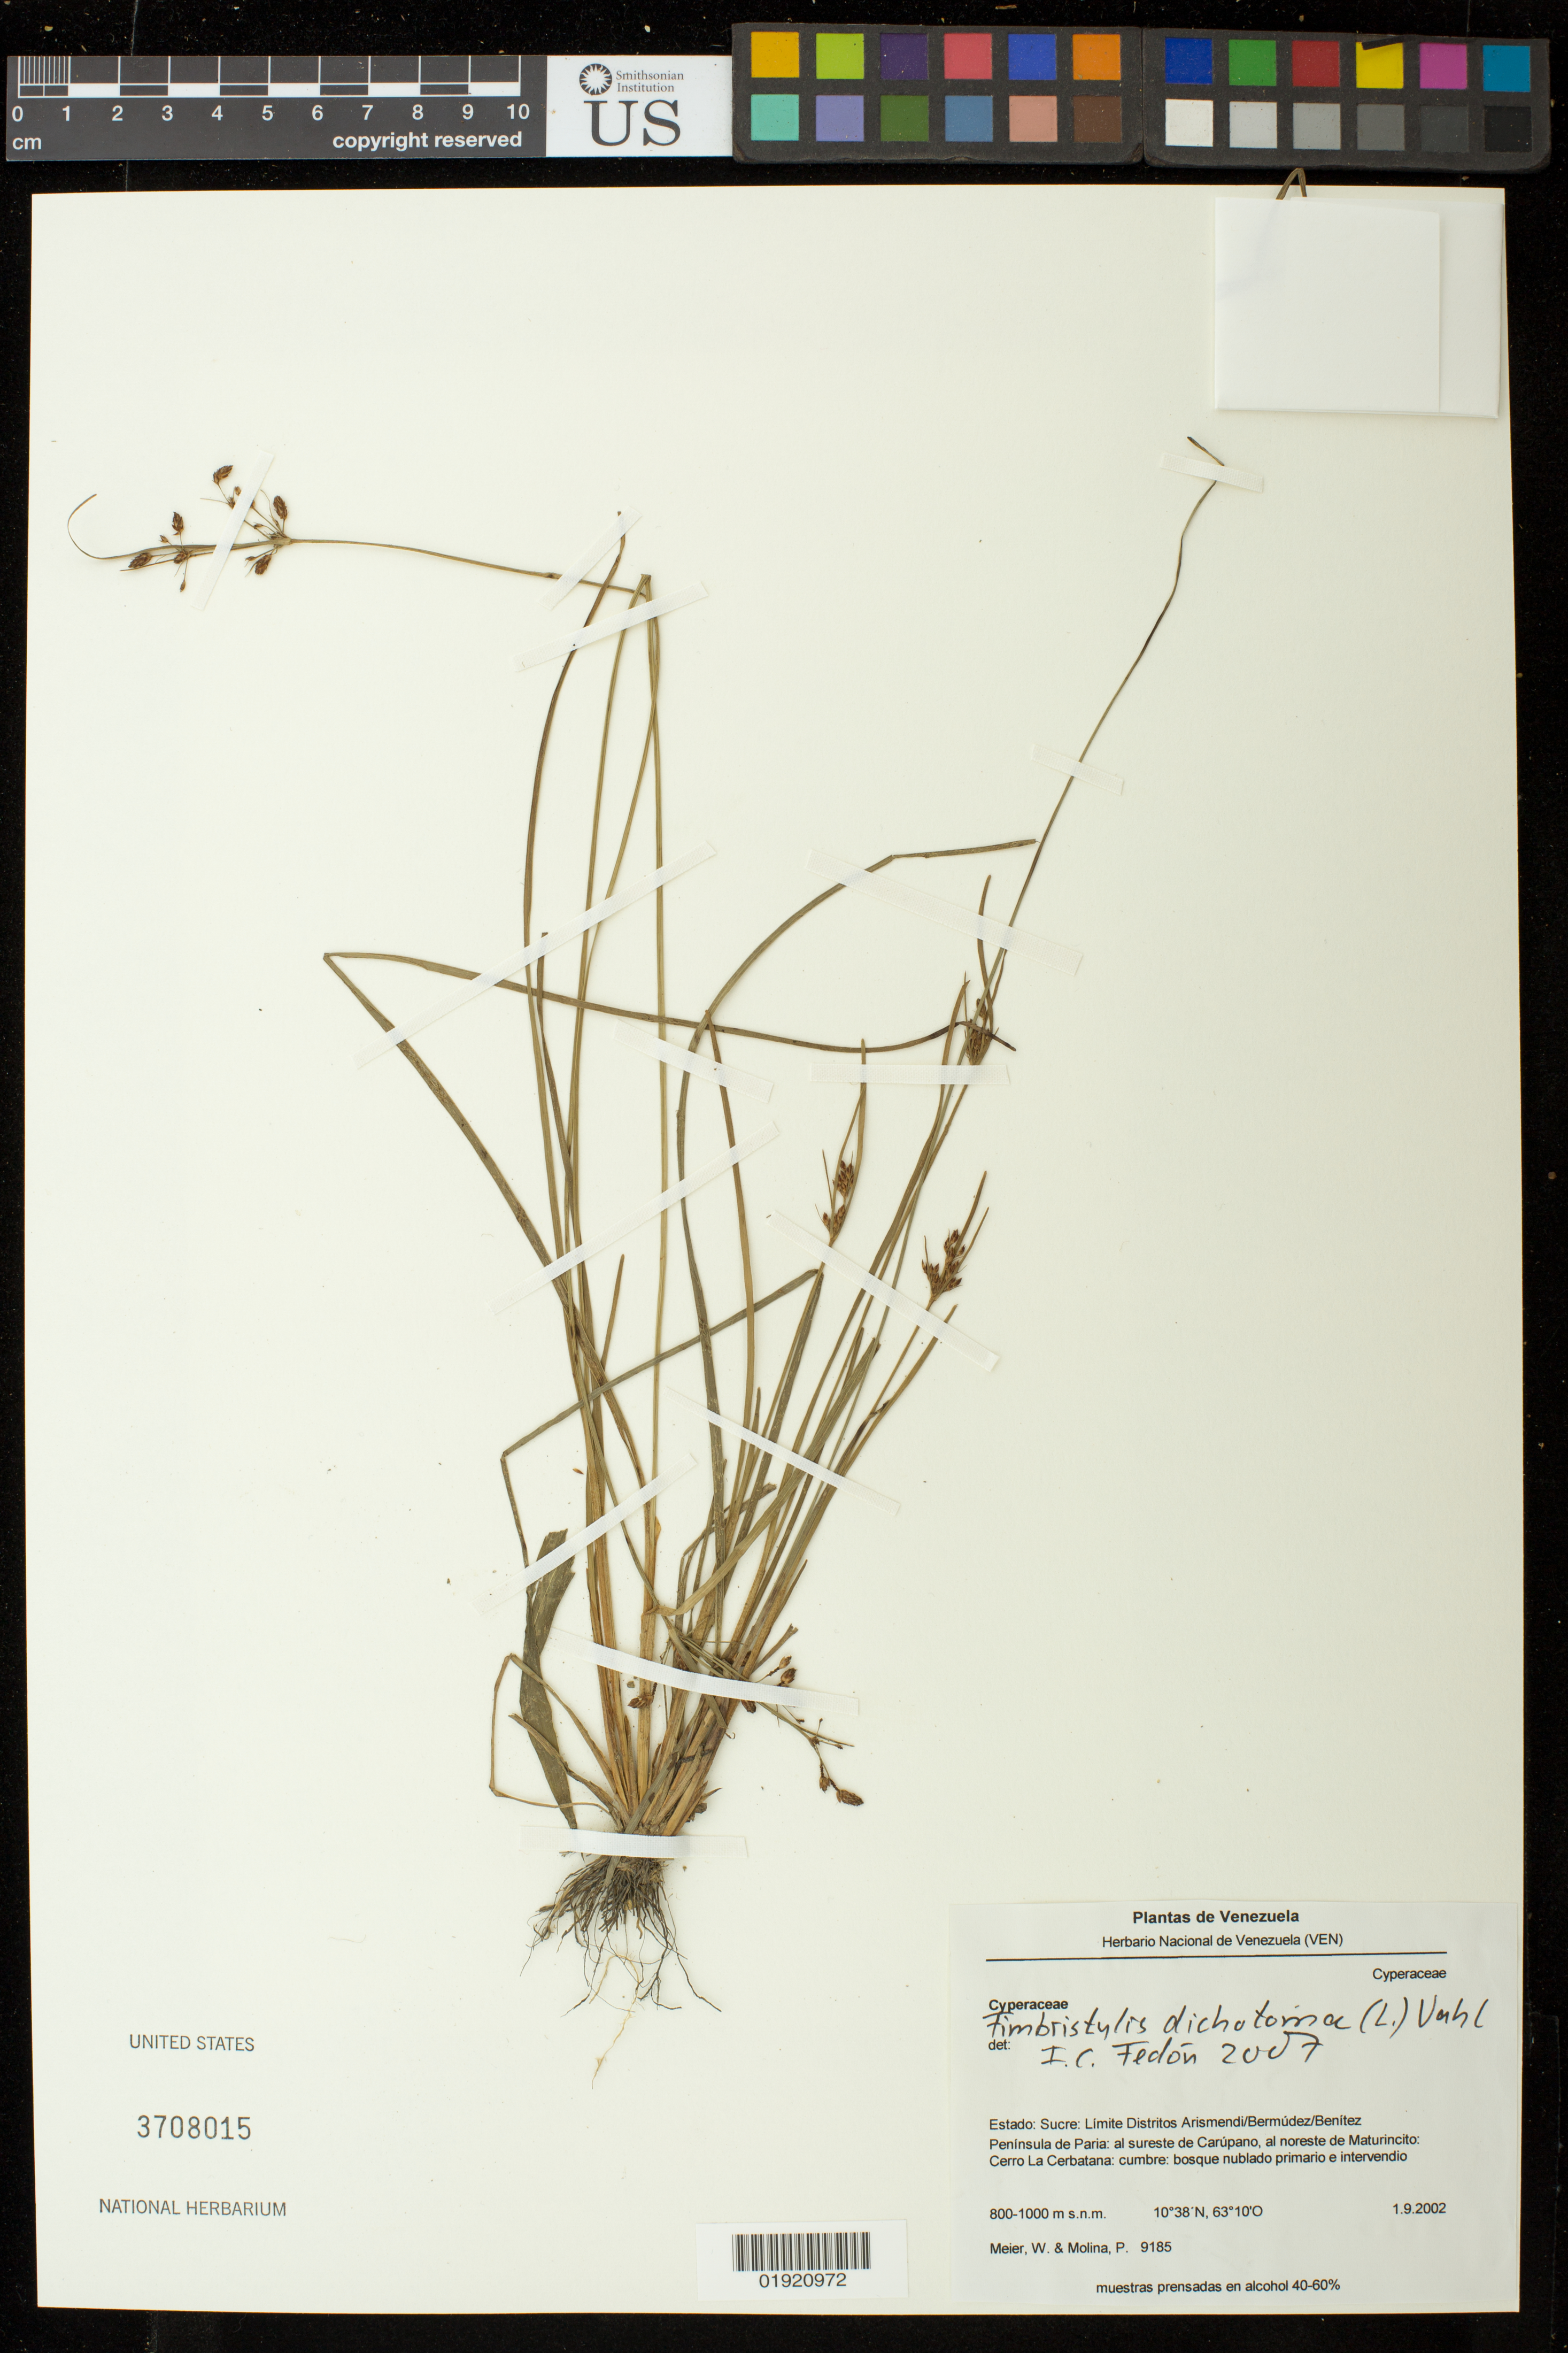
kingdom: Plantae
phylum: Tracheophyta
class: Liliopsida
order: Poales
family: Cyperaceae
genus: Fimbristylis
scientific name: Fimbristylis dichotoma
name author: (L.) Vahl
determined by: Fedon, I. C.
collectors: W. Meier & P. Molina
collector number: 9185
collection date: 2002-09-01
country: Venezuela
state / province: Sucre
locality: Estado: Sucre: Limite Distritos Arismend/Bermudez/Benitez. Peninsula de Paria: al sureste de Carupano, al noreste de Maturincito: Cerro La Cerbatana.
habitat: Cumbre: bosque nublado primario e intervenido.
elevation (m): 800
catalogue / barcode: US 3708015